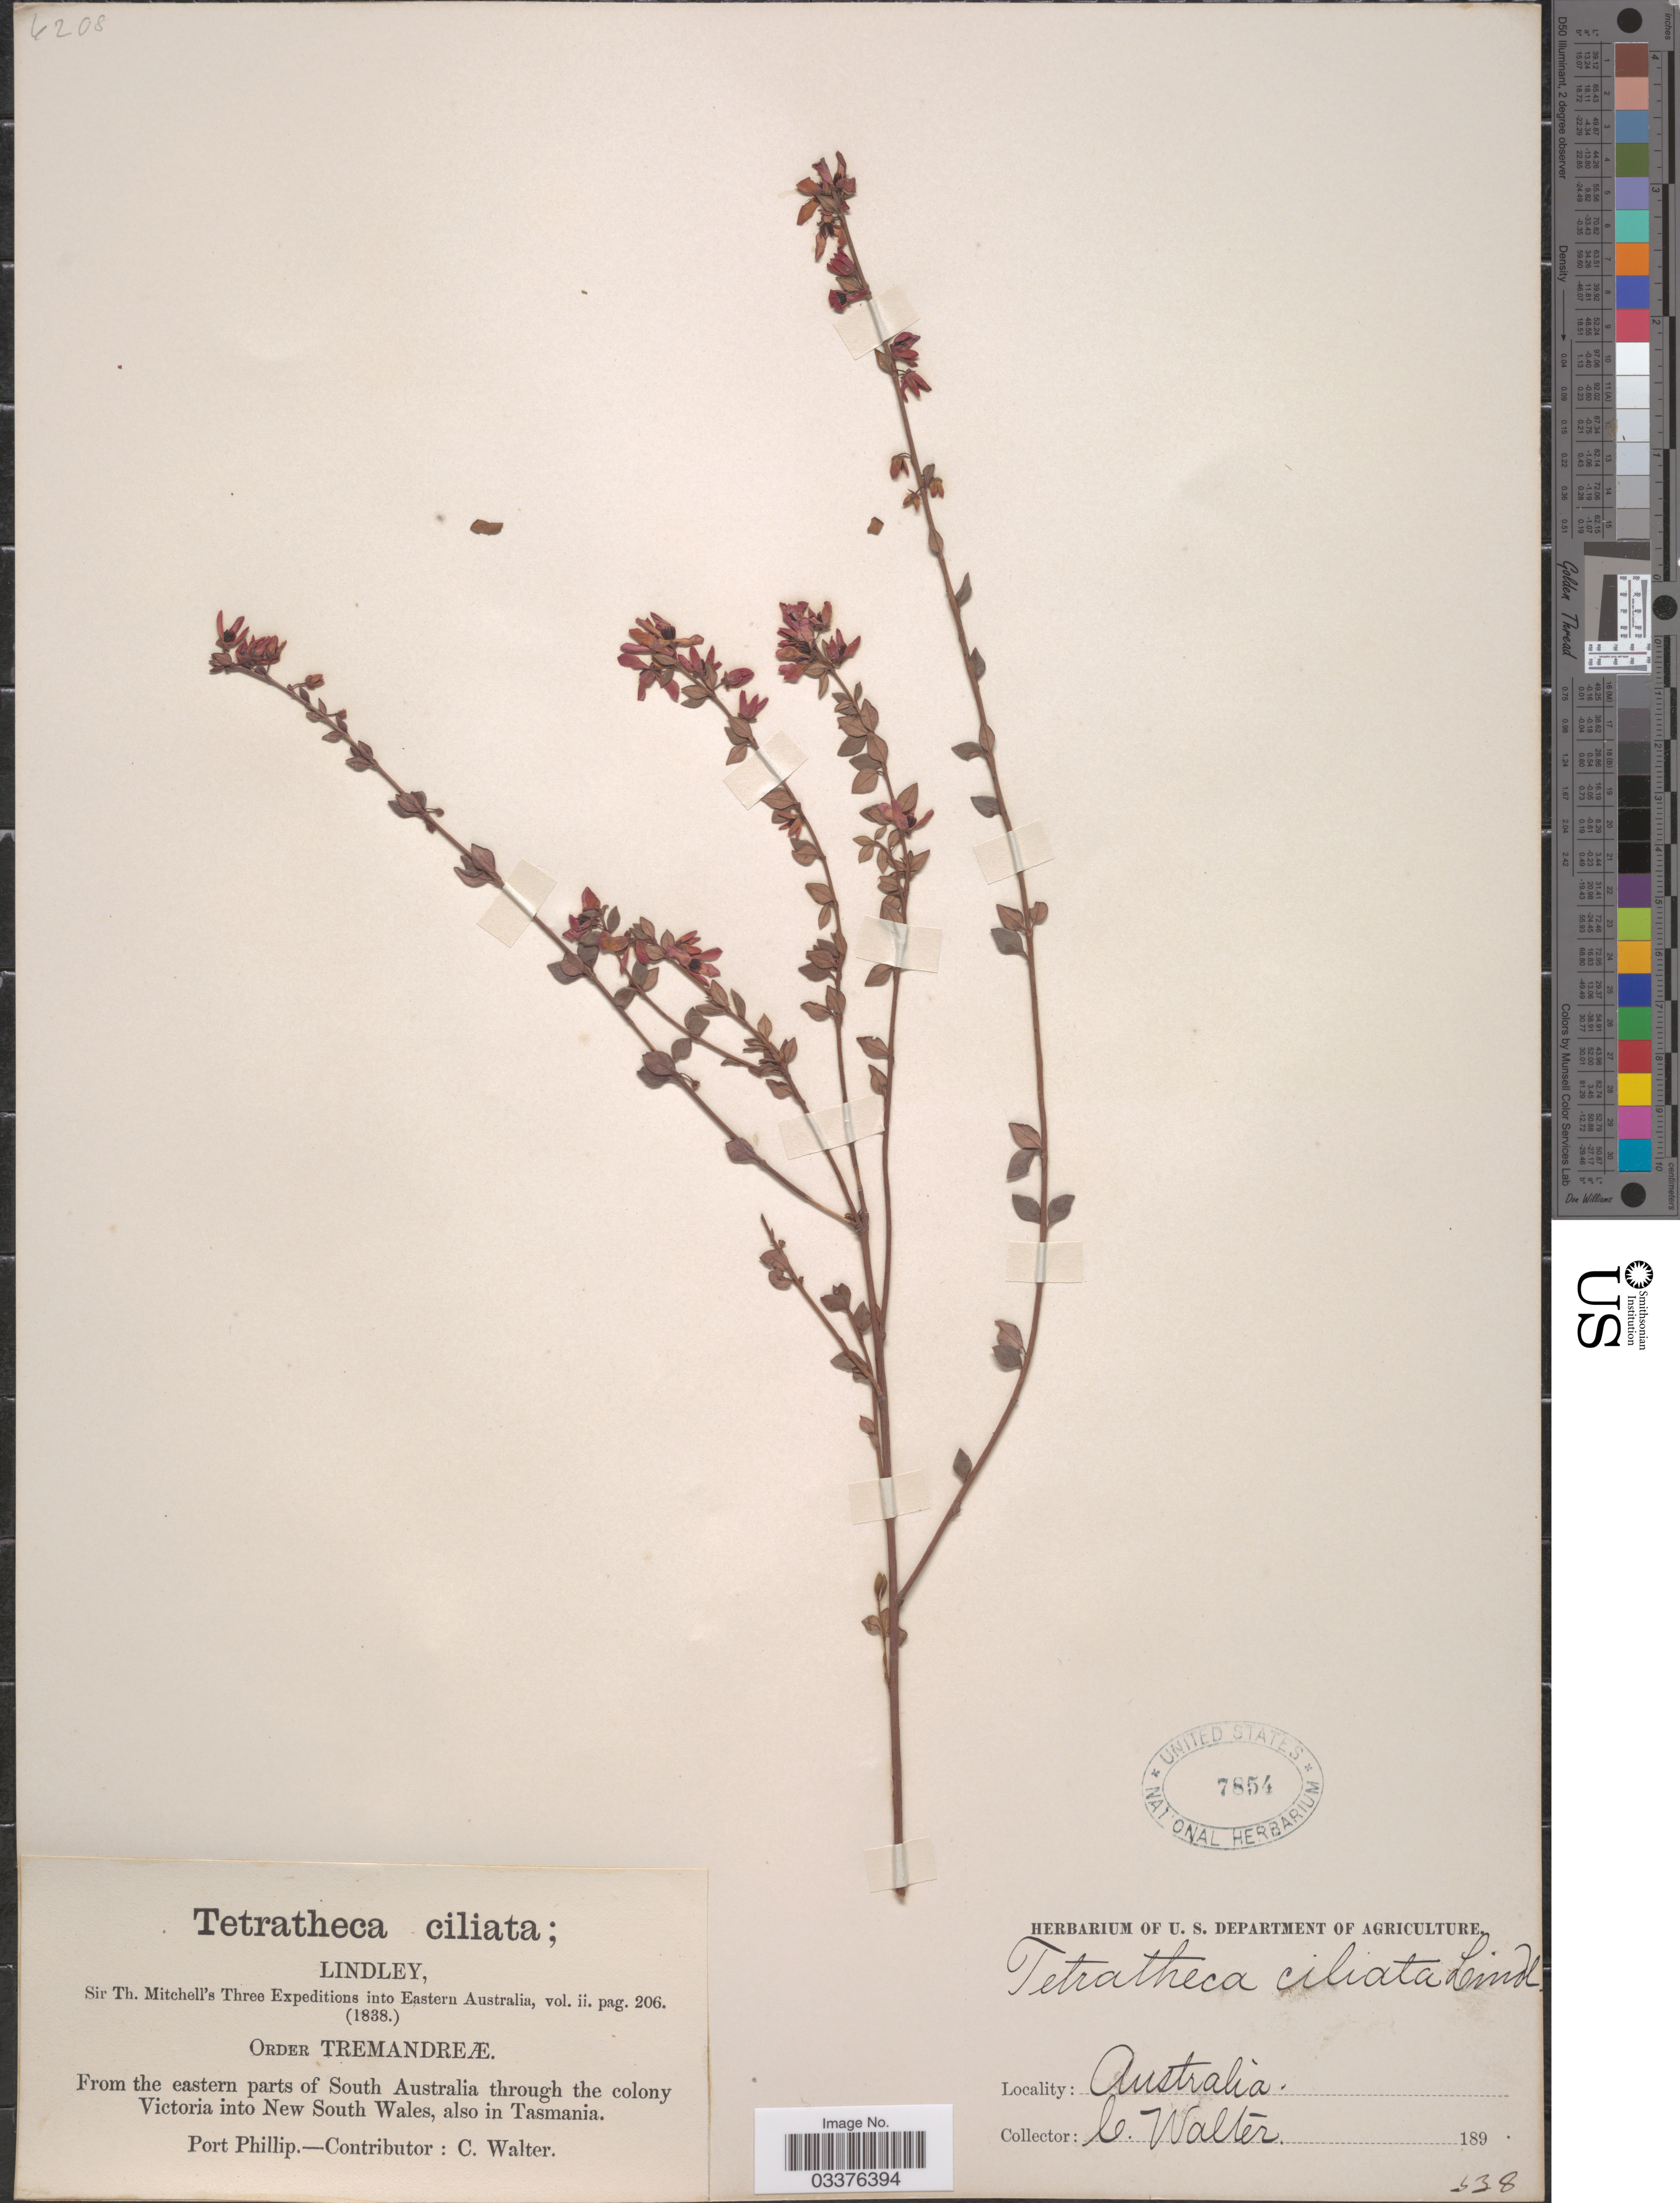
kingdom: Plantae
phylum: Tracheophyta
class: Magnoliopsida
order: Oxalidales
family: Elaeocarpaceae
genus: Tetratheca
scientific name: Tetratheca ciliata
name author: Lindl.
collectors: C. Walter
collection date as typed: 189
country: Australia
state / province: South Australia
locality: Eastern Australia. From the eastern parts of South Australia through the colony Victoria into New Wales, also in Tasmania. Port Phillip. [unsure placement]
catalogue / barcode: US 7854